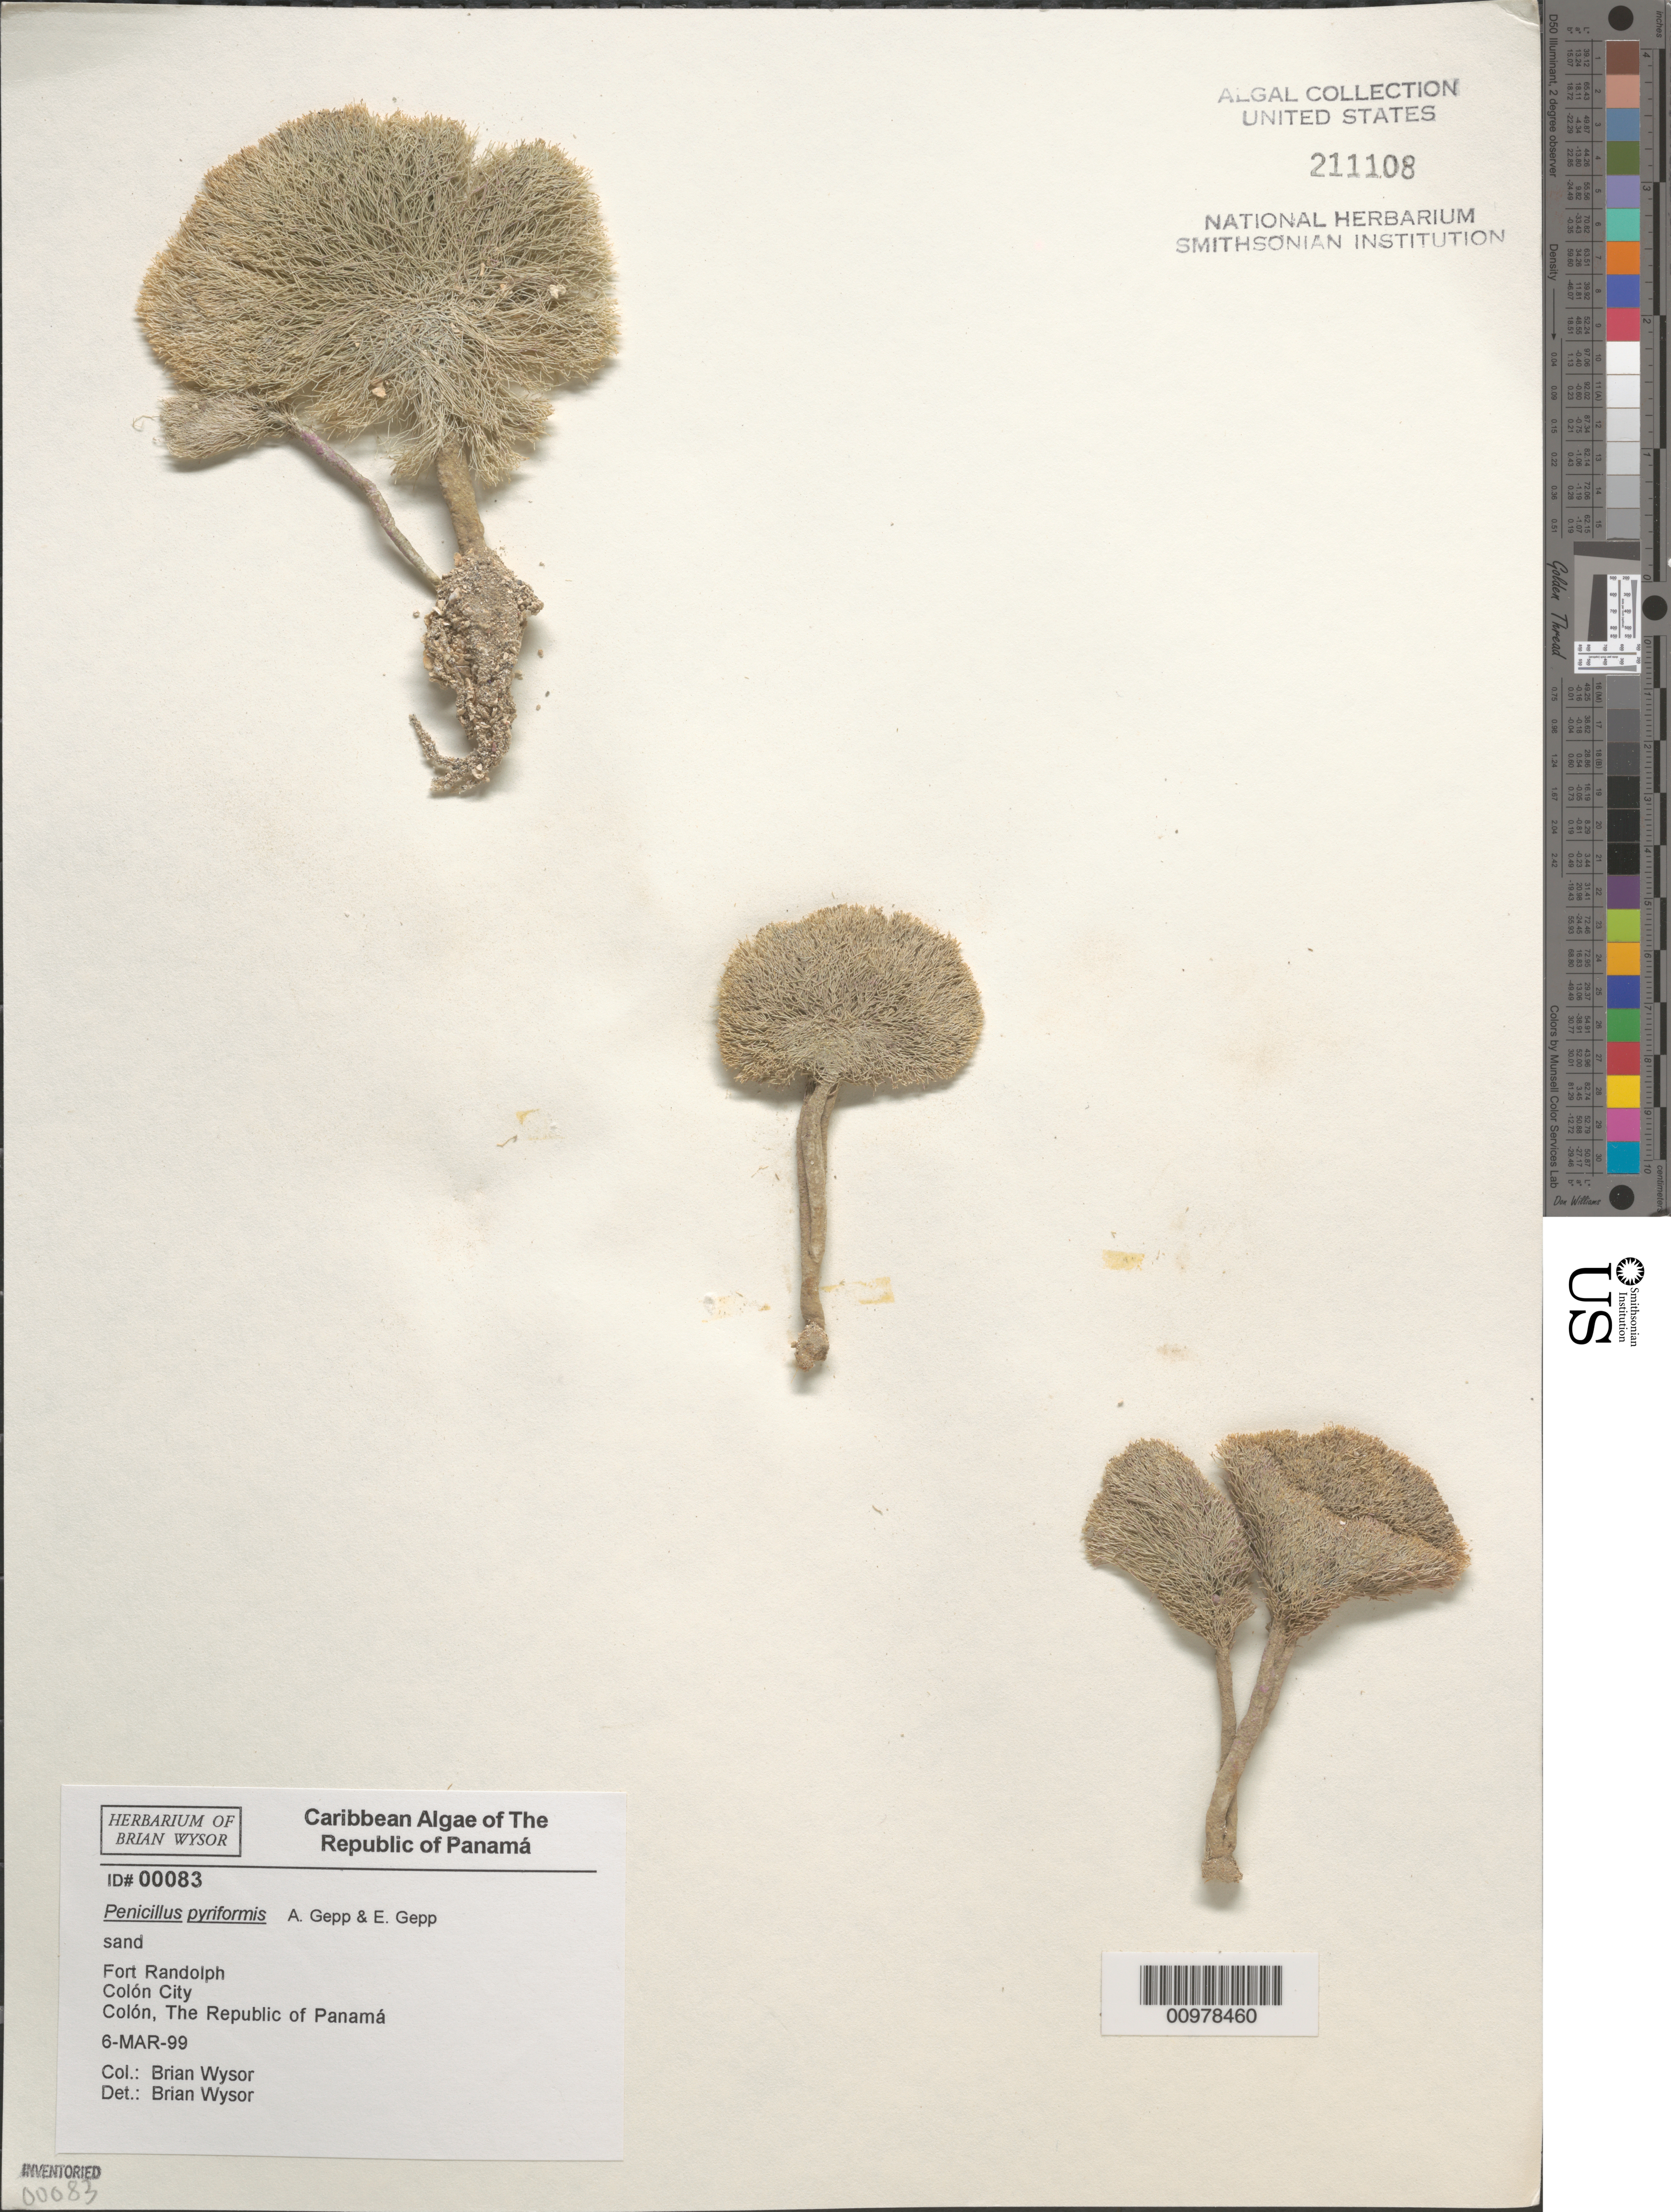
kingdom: Plantae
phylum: Chlorophyta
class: Ulvophyceae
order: Bryopsidales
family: Udoteaceae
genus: Penicillus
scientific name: Penicillus pyriformis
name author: A. Gepp & E. Gepp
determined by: Wysor, B.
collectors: B. Wysor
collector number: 00083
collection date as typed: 06 Mar 1999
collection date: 1999-03-06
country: Panama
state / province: Colón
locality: Fort Randolph, Colón City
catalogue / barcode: US 211108